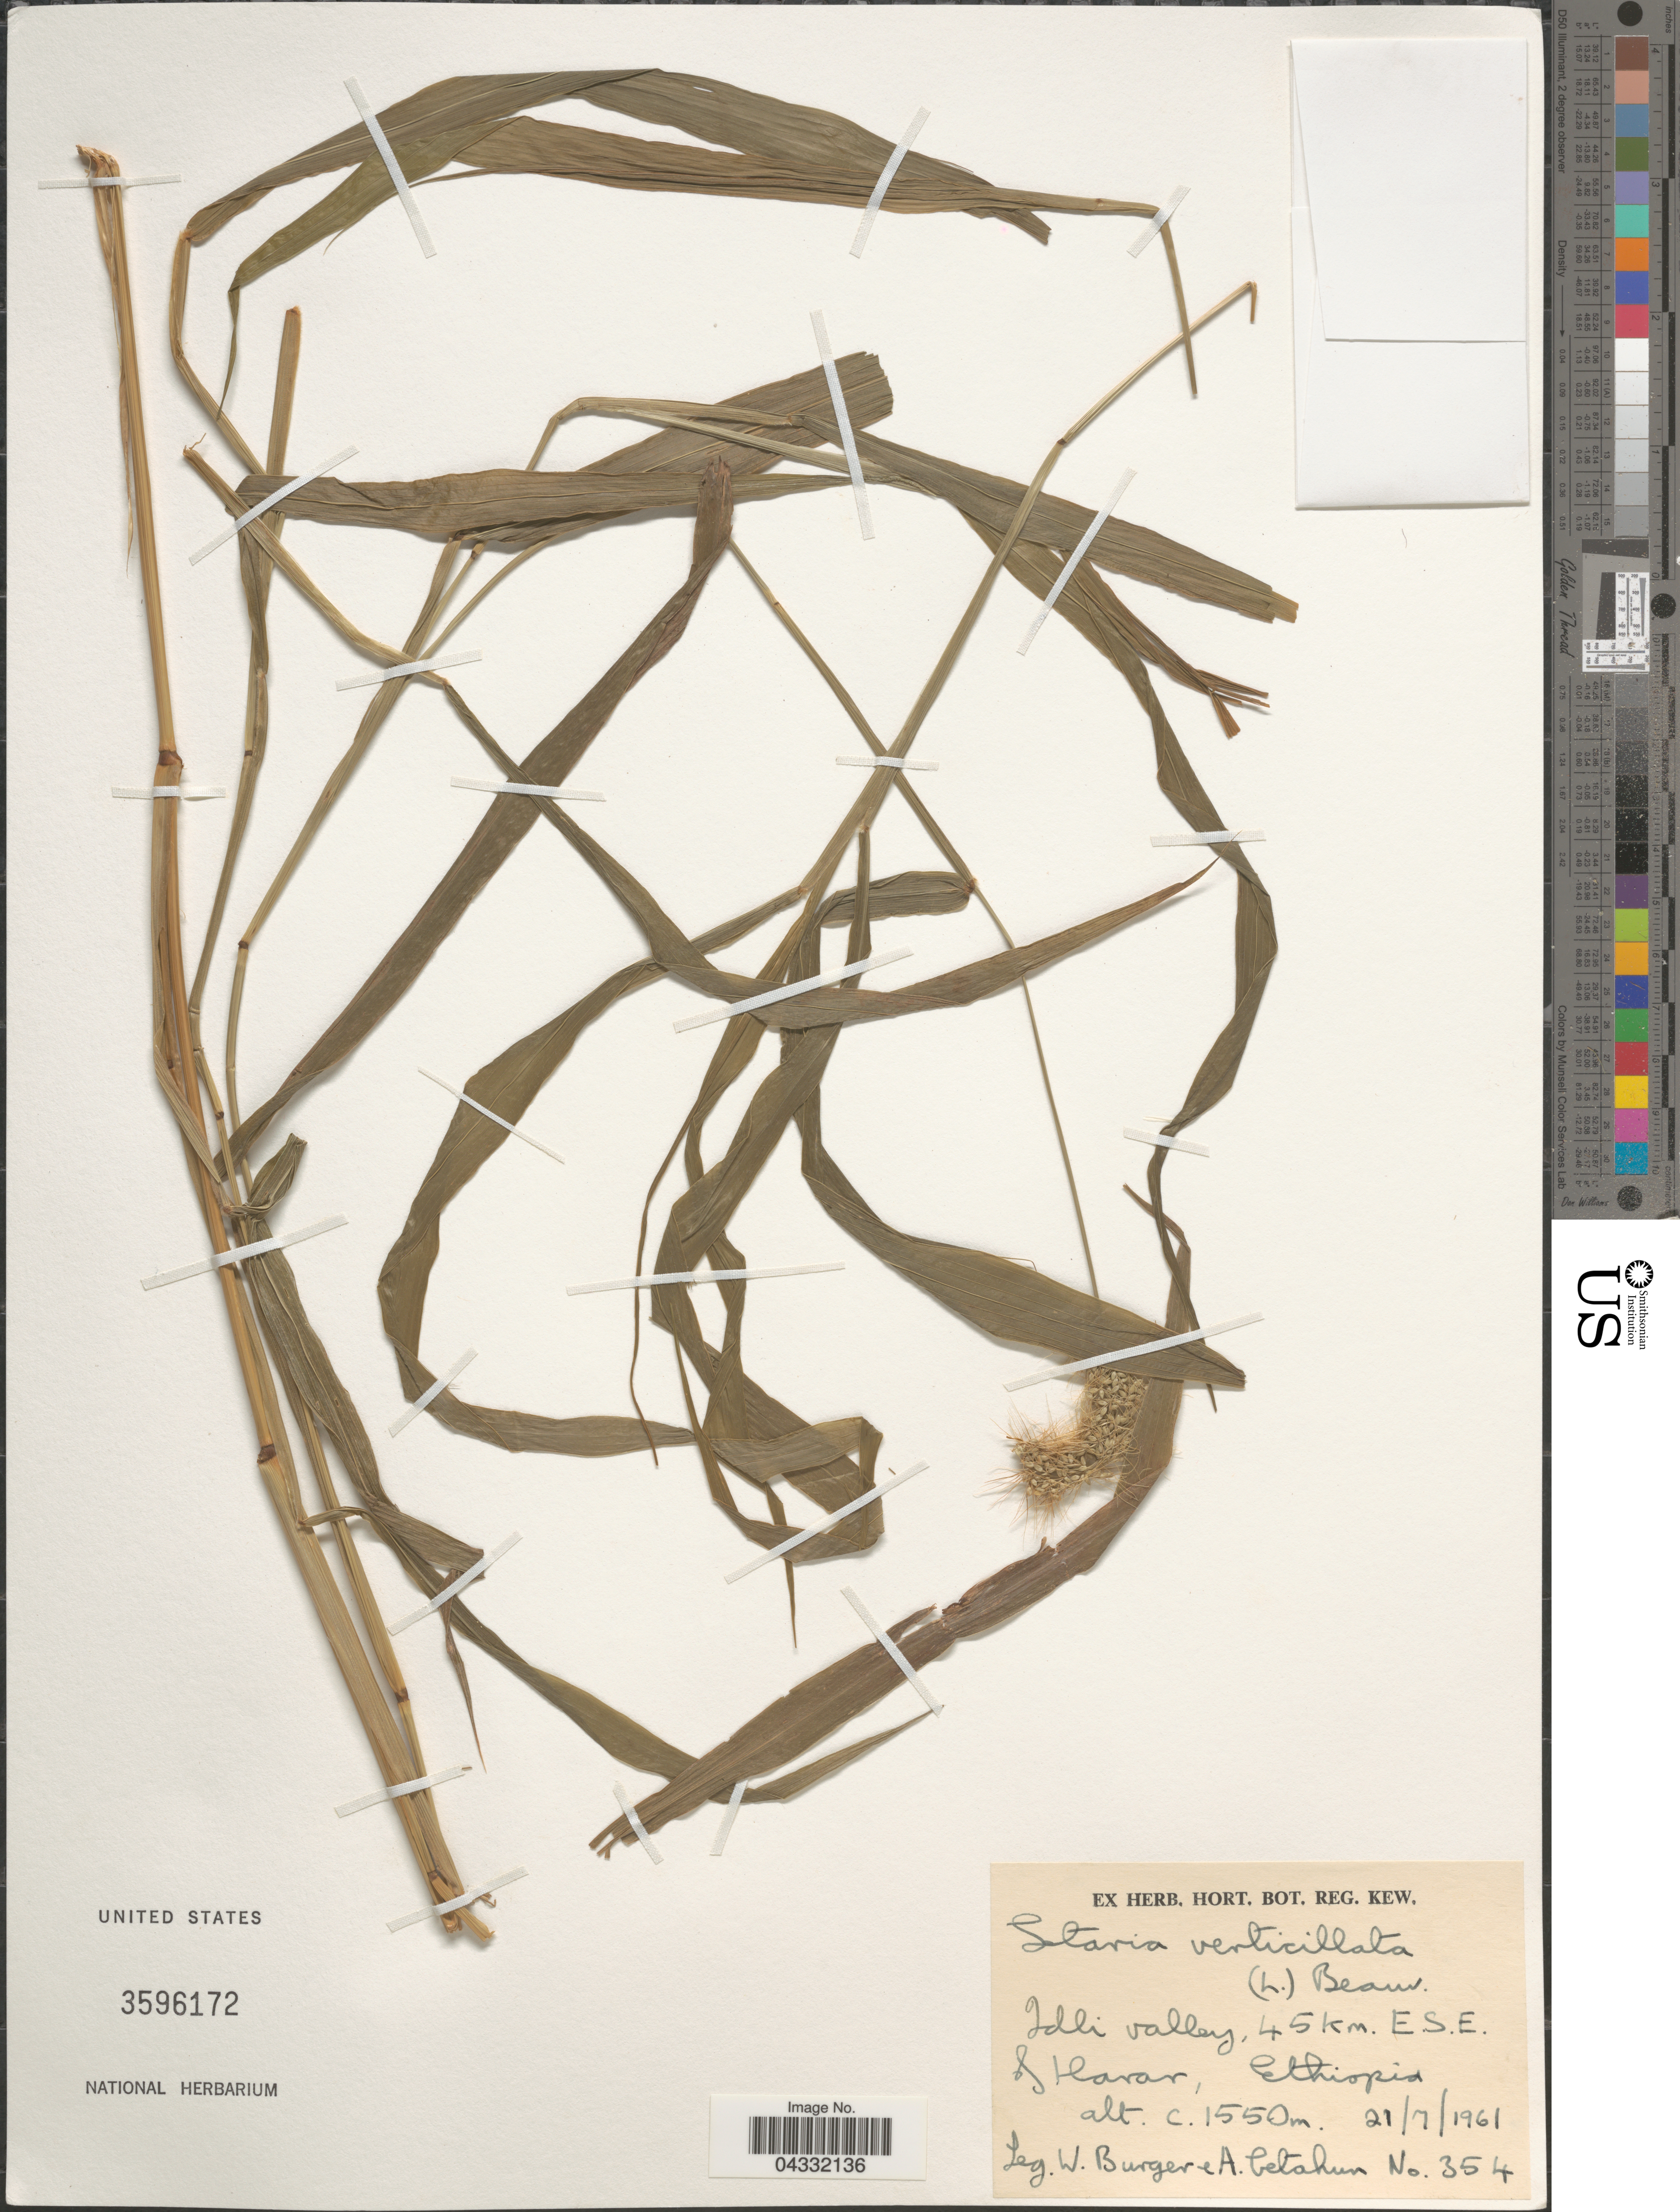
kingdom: Plantae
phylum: Tracheophyta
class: Liliopsida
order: Poales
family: Poaceae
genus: Setaria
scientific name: Setaria verticillata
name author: (L.) P. Beauv.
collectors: W. Burger & A. Gejahun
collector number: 354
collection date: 1961-07-21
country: Ethiopia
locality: Iddi valley, 45 km. E.S.E. of Harar.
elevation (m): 1550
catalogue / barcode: US 3596172